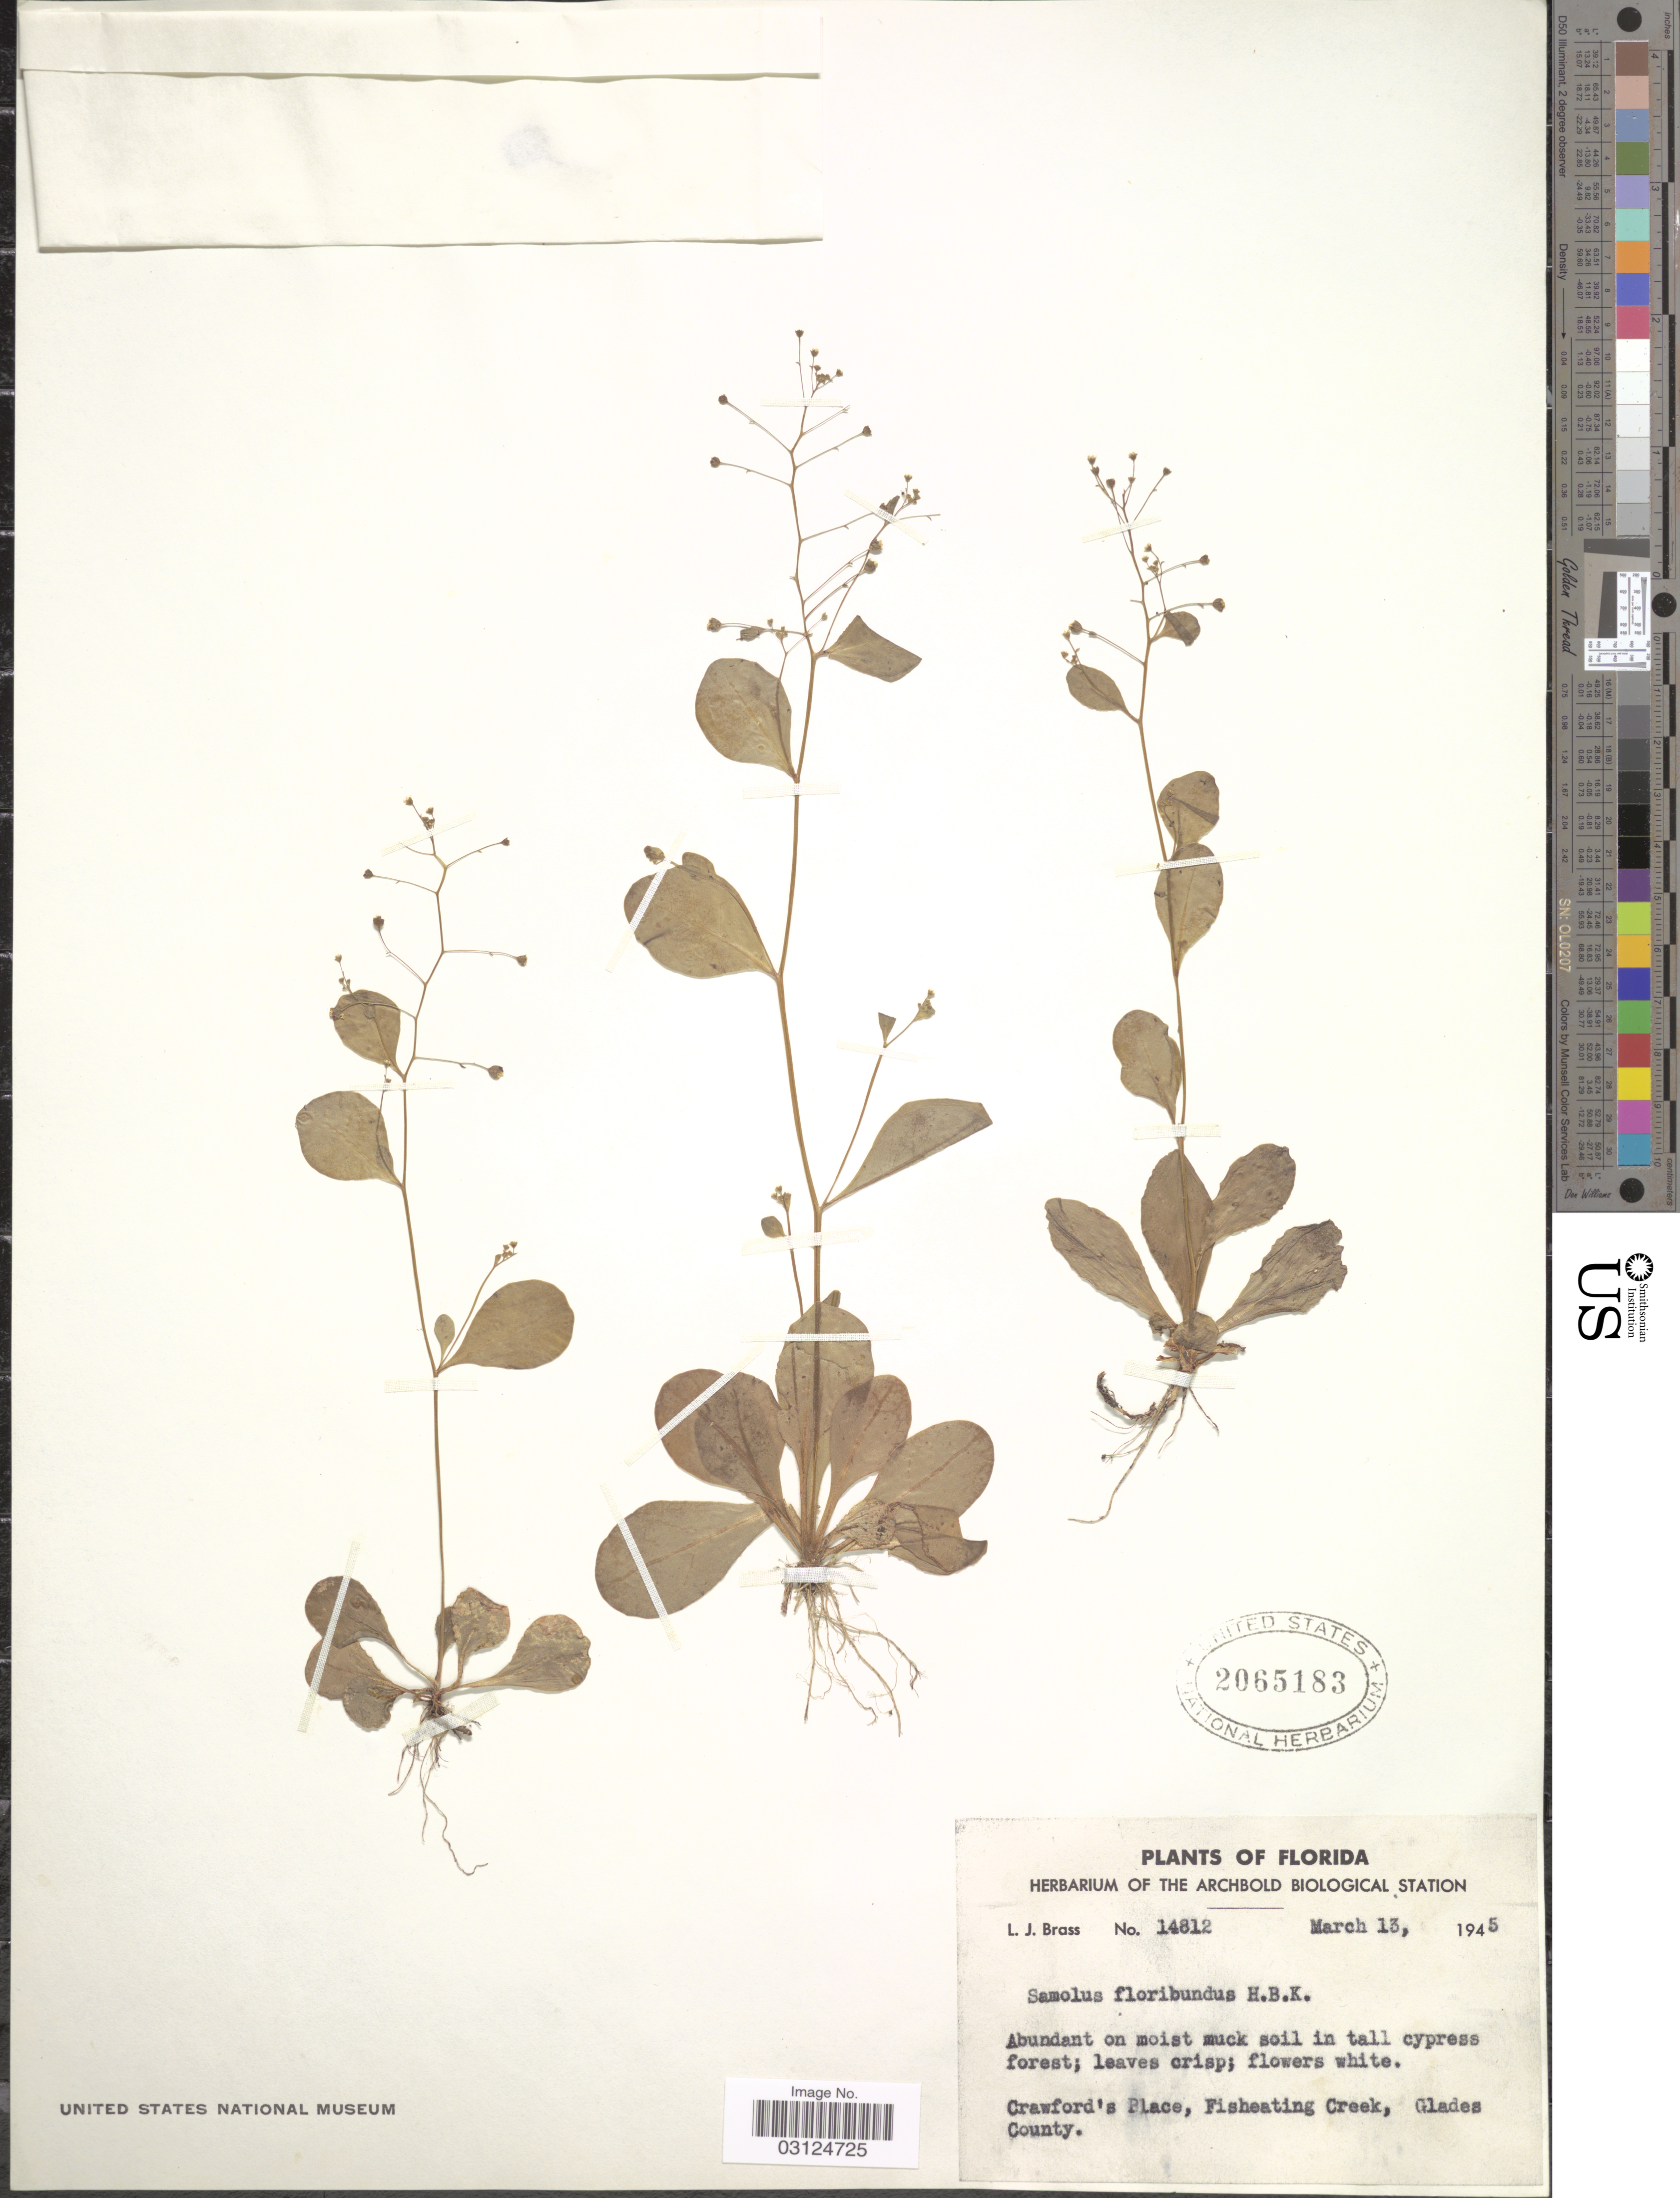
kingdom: Plantae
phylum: Tracheophyta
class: Magnoliopsida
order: Ericales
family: Primulaceae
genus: Samolus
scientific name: Samolus parviflorus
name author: Raf.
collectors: L. J. Brass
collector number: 14812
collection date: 1945-03-13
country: United States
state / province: Florida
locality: Crawford's Place, Fisheating Creek, Glades County.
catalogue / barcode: US 2065183